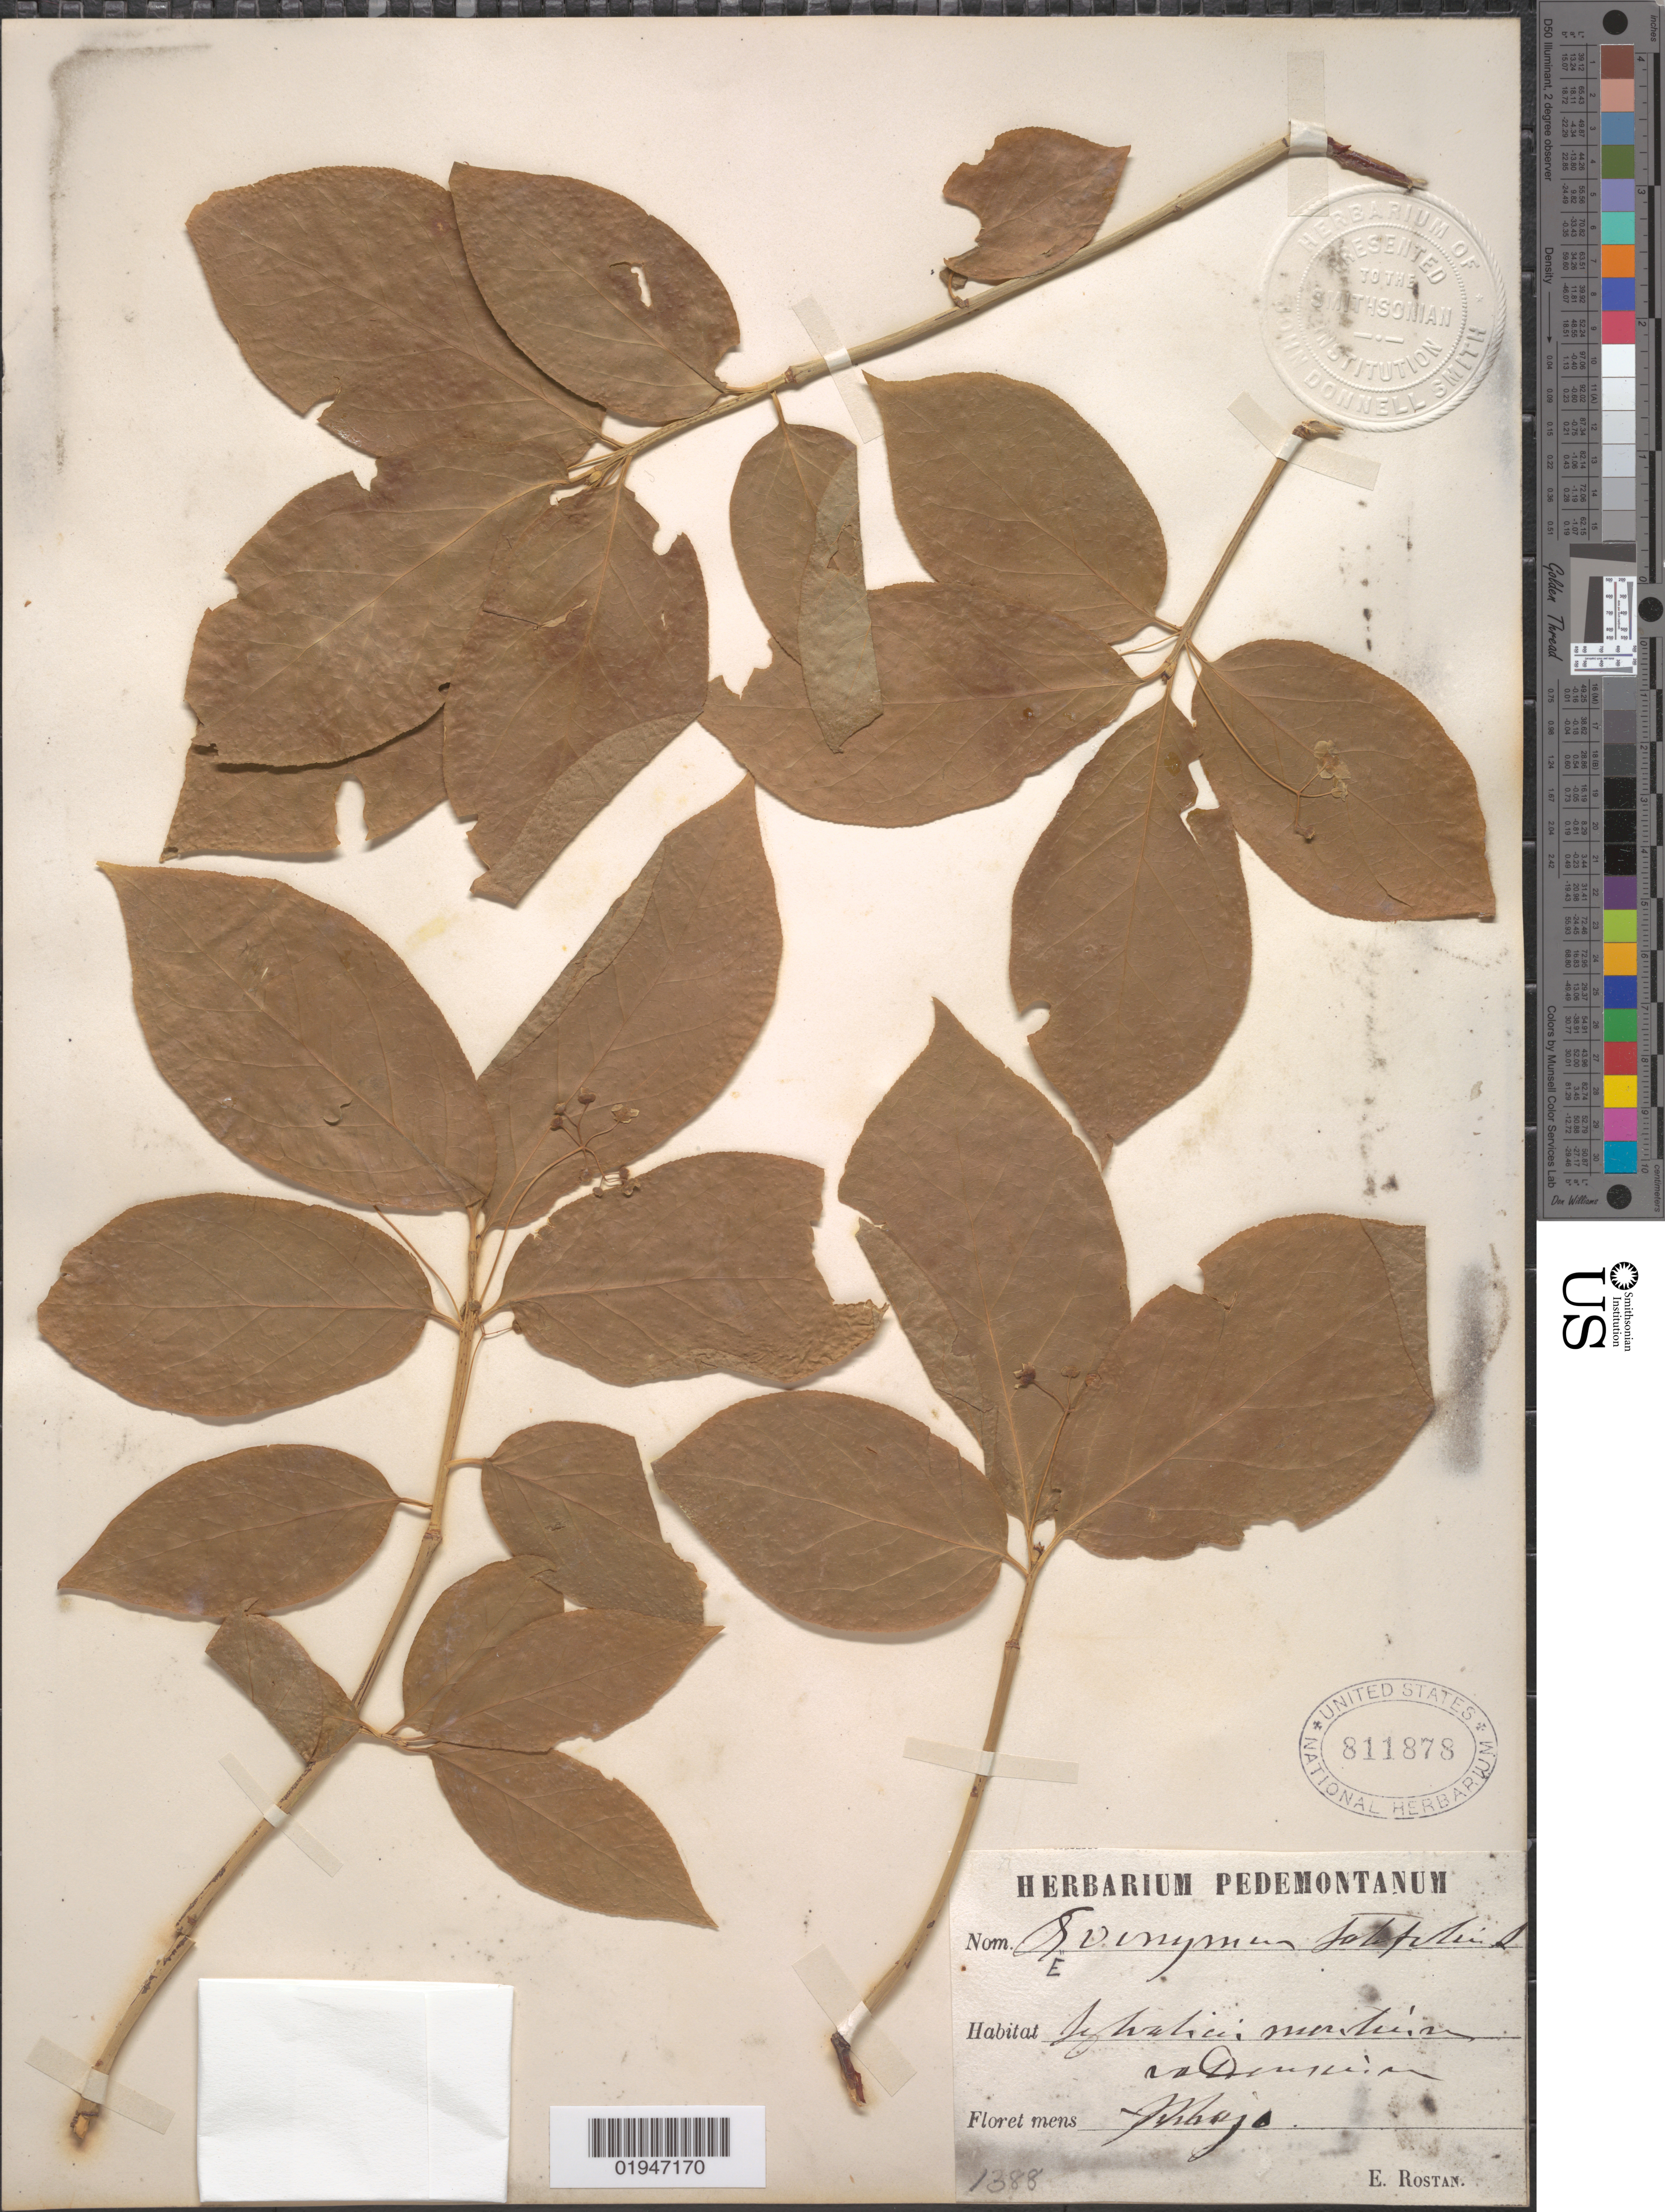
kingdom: Plantae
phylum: Tracheophyta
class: Magnoliopsida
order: Celastrales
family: Celastraceae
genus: Euonymus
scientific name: Euonymus sp.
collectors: E. Rostan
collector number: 1388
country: Italy (?)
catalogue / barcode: US 811878